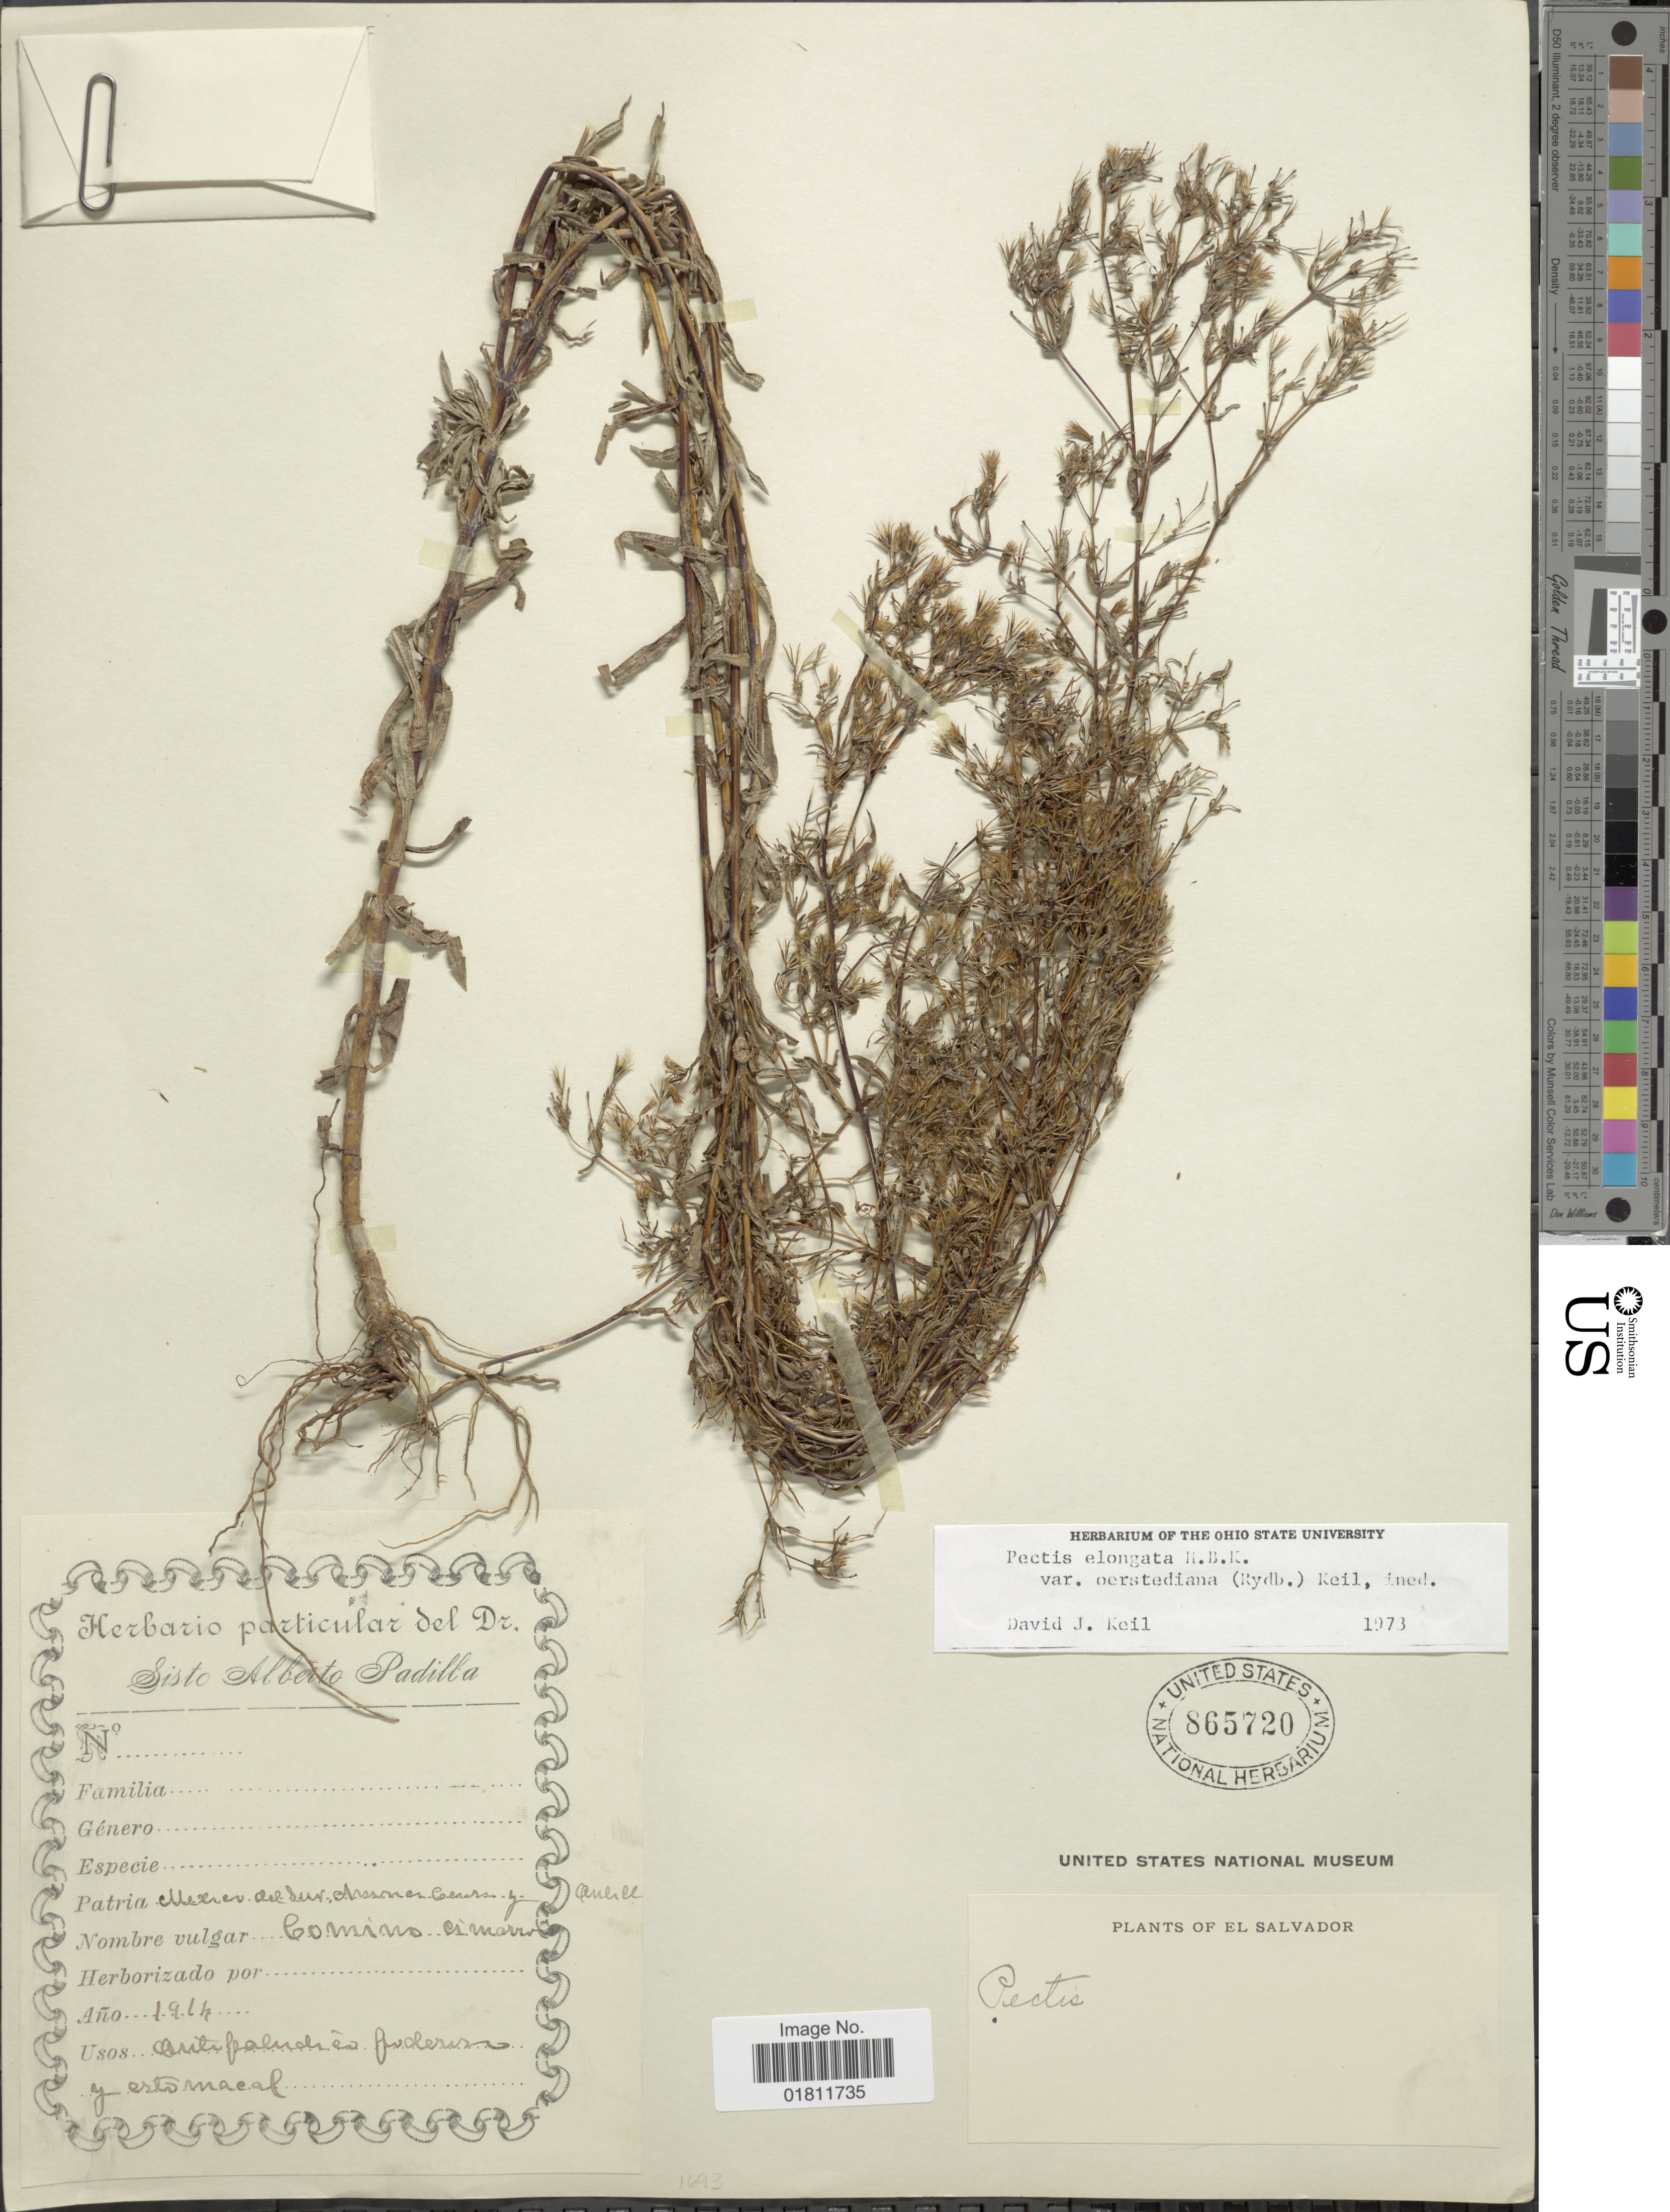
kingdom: Plantae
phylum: Tracheophyta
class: Magnoliopsida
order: Asterales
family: Asteraceae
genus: Pectis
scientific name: Pectis elongata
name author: Kunth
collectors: S. A. Padilla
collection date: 1914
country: El Salvador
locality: Mexico del sur. Amer. cerss y Quilill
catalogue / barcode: US 865720